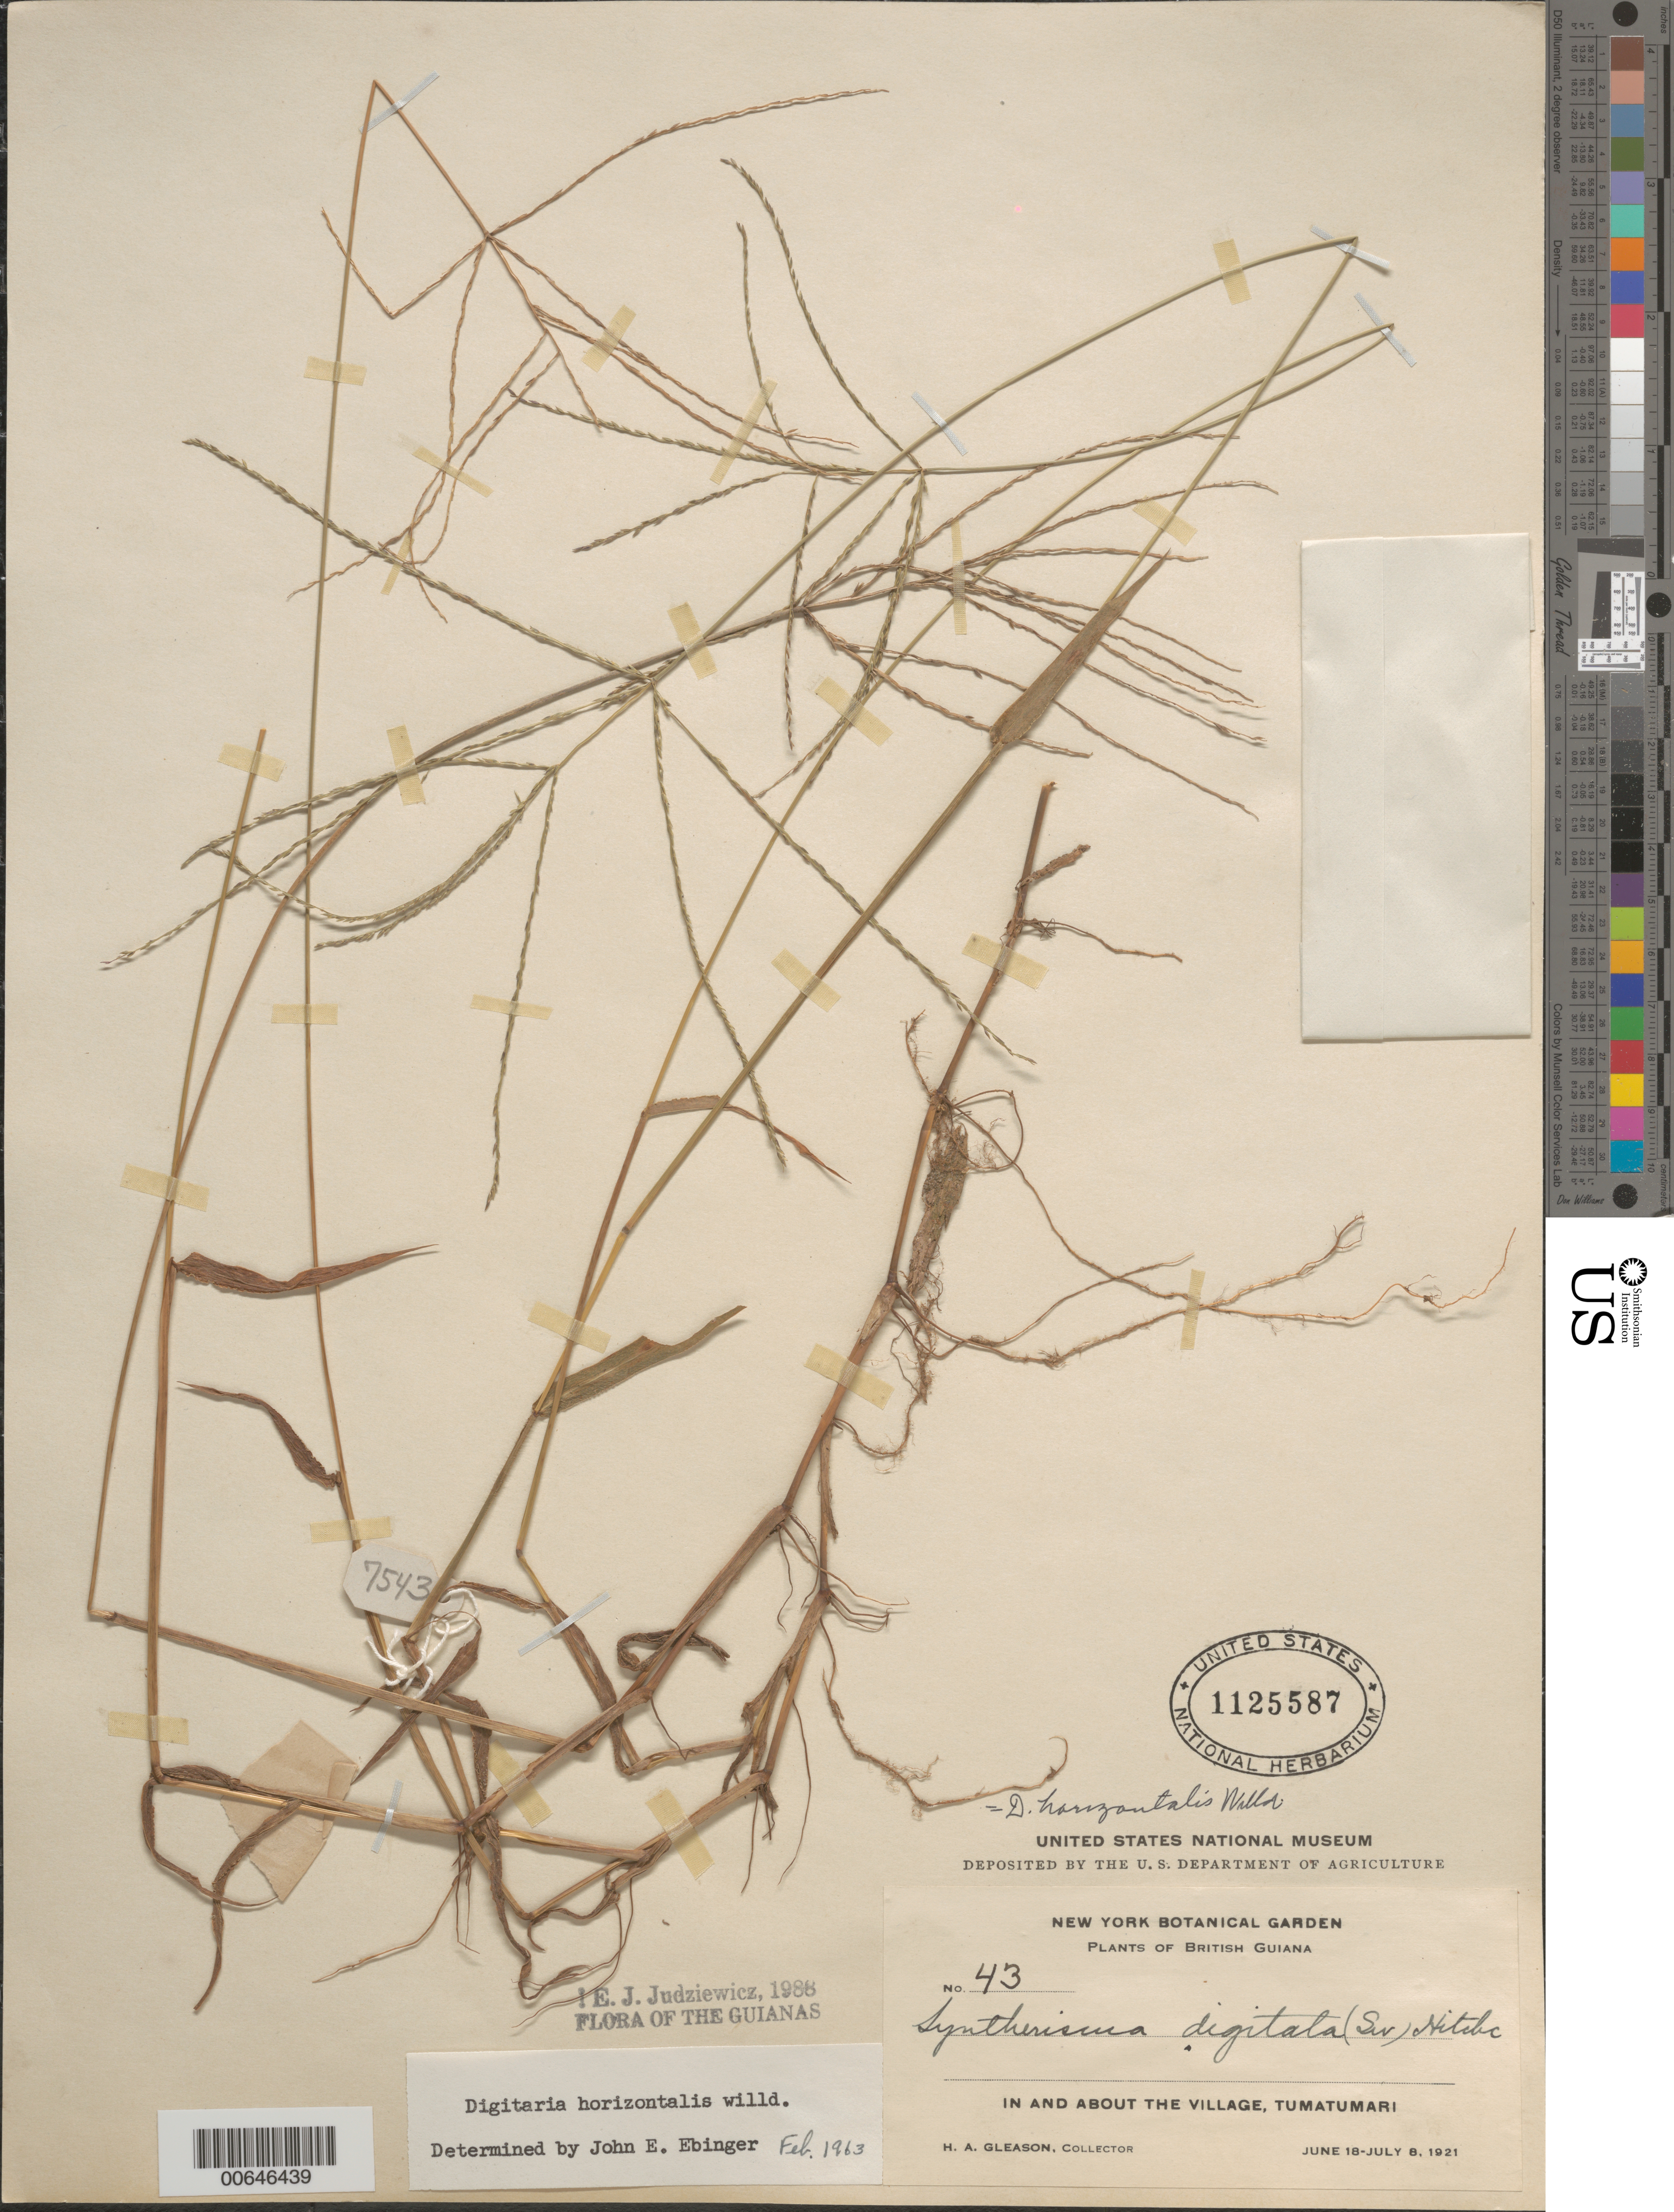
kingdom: Plantae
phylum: Tracheophyta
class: Liliopsida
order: Poales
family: Poaceae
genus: Digitaria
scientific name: Digitaria horizontalis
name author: Willd.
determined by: Judziewicz, E. J.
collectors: H. A. Gleason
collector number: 43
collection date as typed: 18-Jun-21 to 8-Jul-21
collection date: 1921-06-18/1921-07-08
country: Guyana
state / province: Potaro-Siparuni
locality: Tumatumari Village, Potaro R.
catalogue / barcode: US 1125587